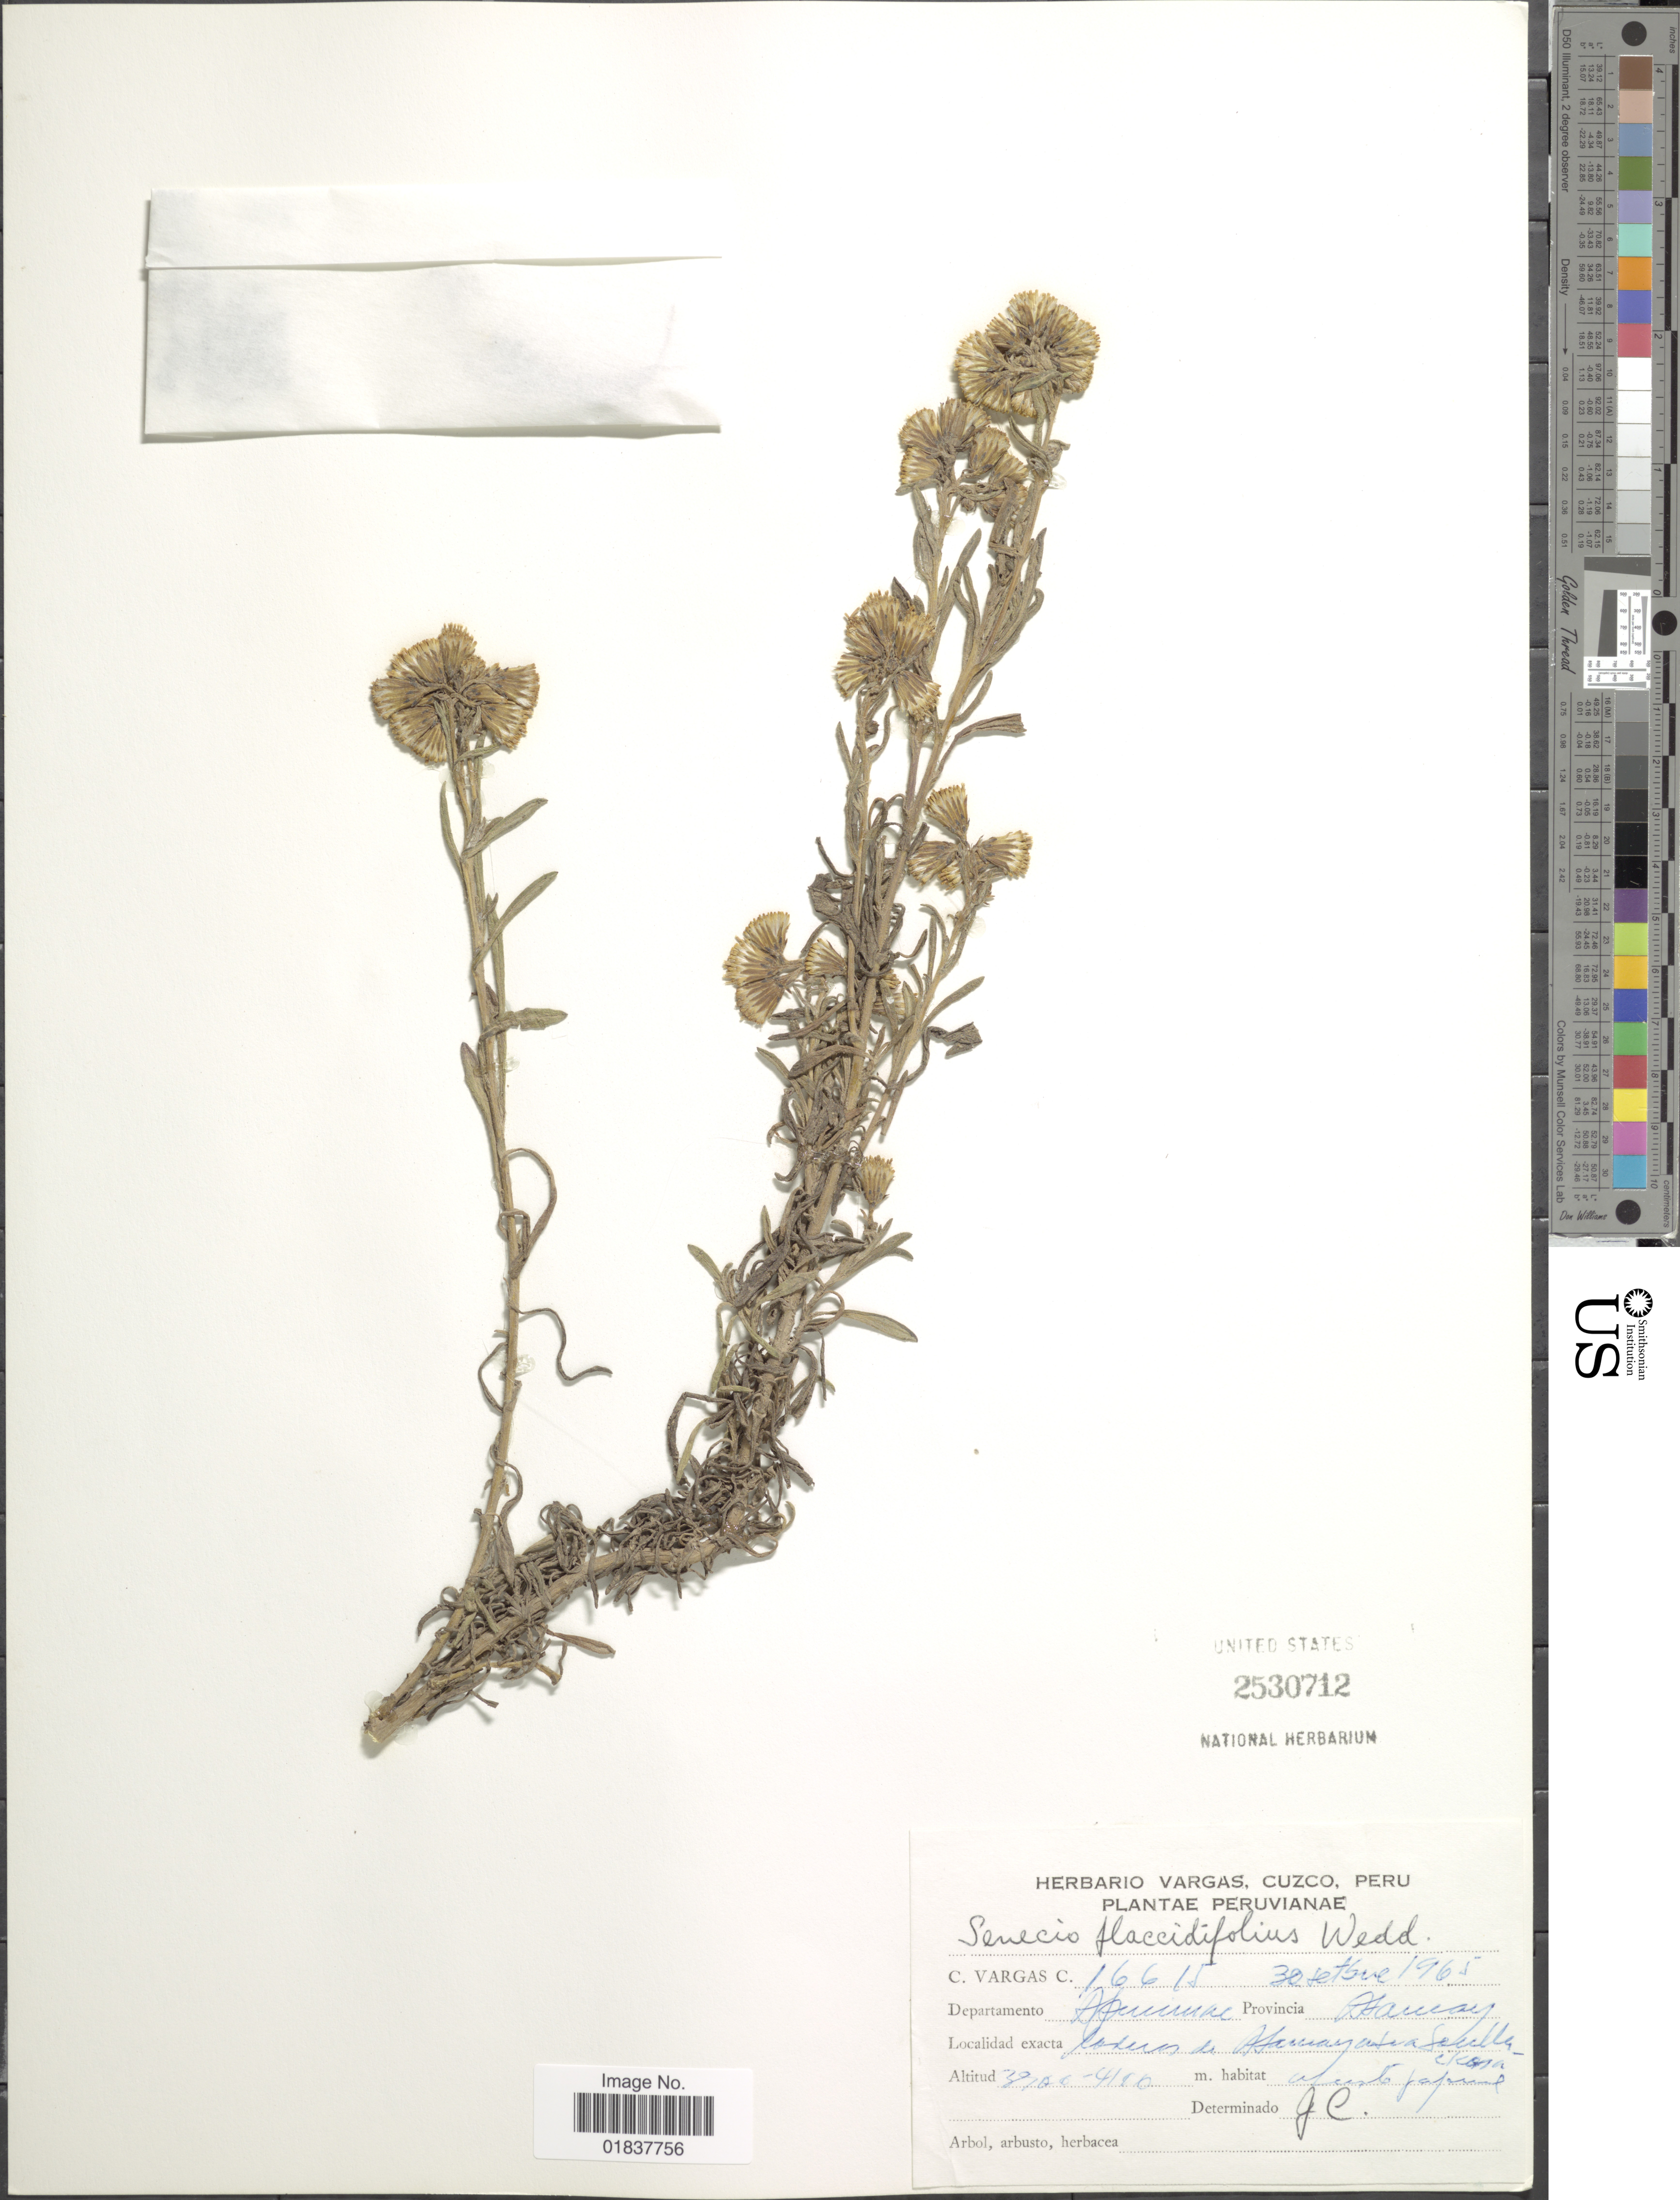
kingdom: Plantae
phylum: Tracheophyta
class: Magnoliopsida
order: Asterales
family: Asteraceae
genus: Senecio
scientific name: Senecio flaccidifolius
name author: Wedd.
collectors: C. Vargas Calderón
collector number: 16615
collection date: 1965-09-30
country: Peru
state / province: Apurímac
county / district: Abancay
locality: Abancay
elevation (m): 3900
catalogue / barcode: US 2530712